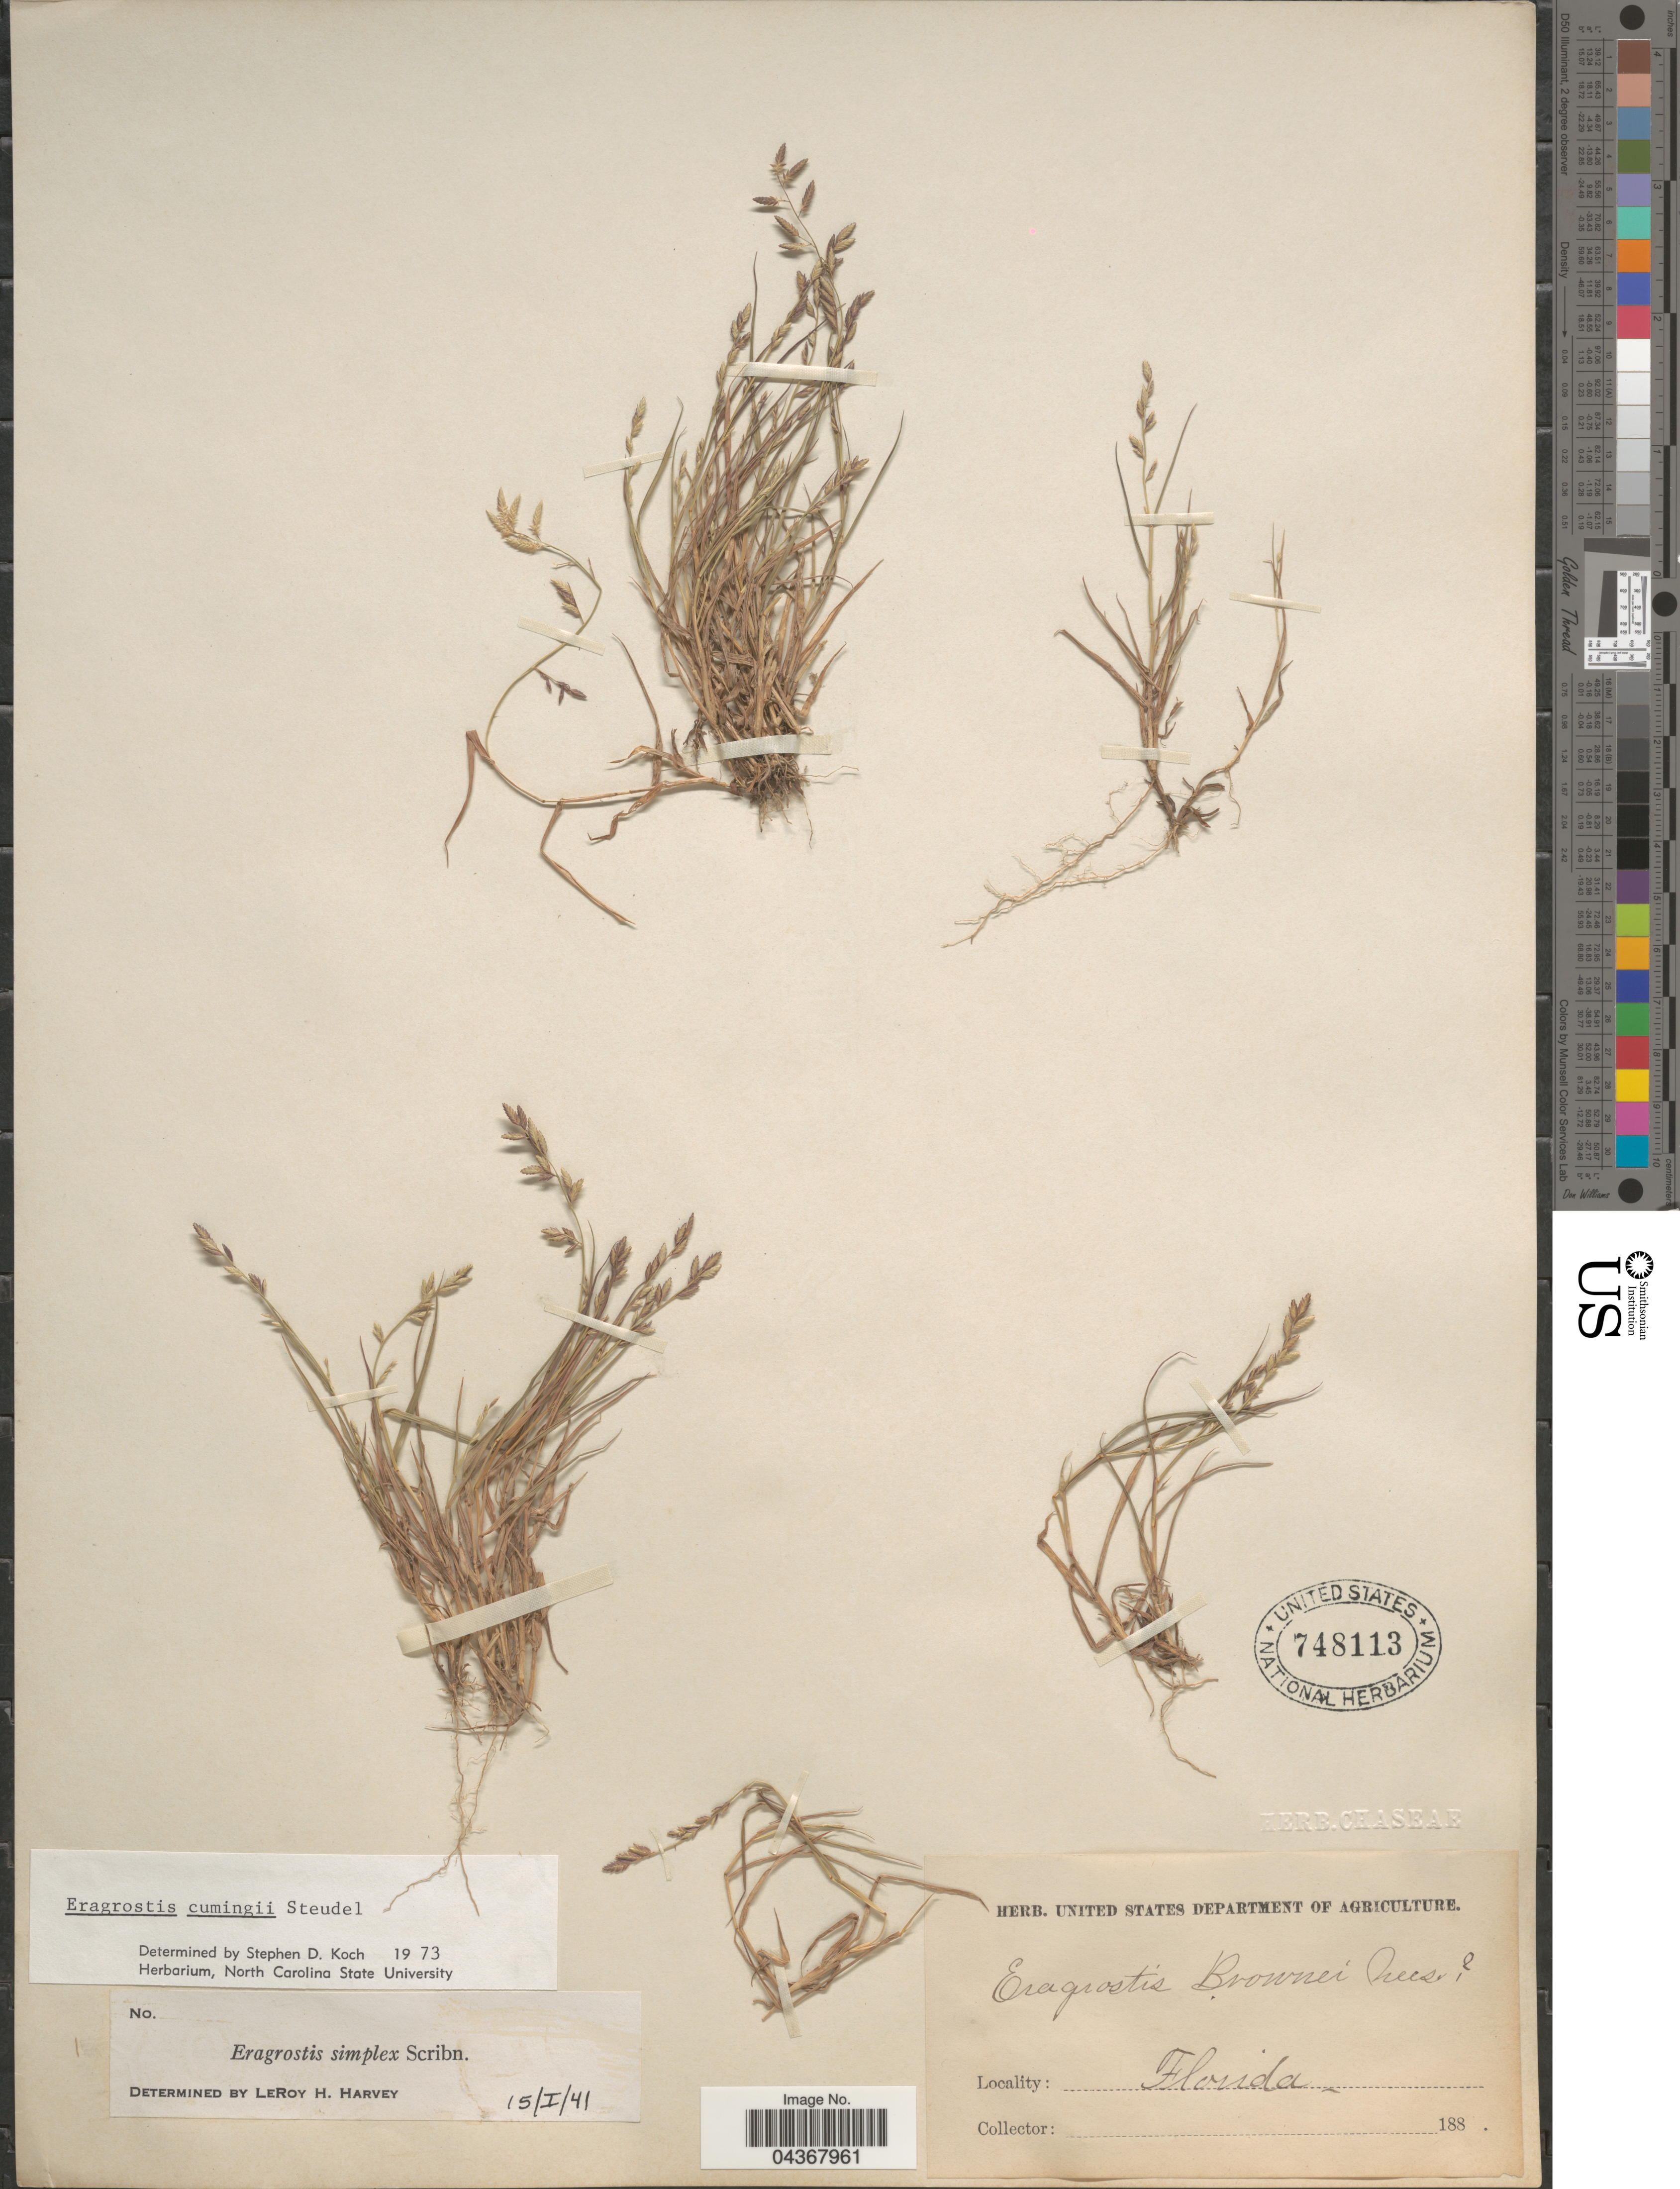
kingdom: Plantae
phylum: Tracheophyta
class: Liliopsida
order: Poales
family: Poaceae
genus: Eragrostis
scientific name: Eragrostis cumingii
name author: Steud.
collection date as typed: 188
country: United States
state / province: Florida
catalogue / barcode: US 748113